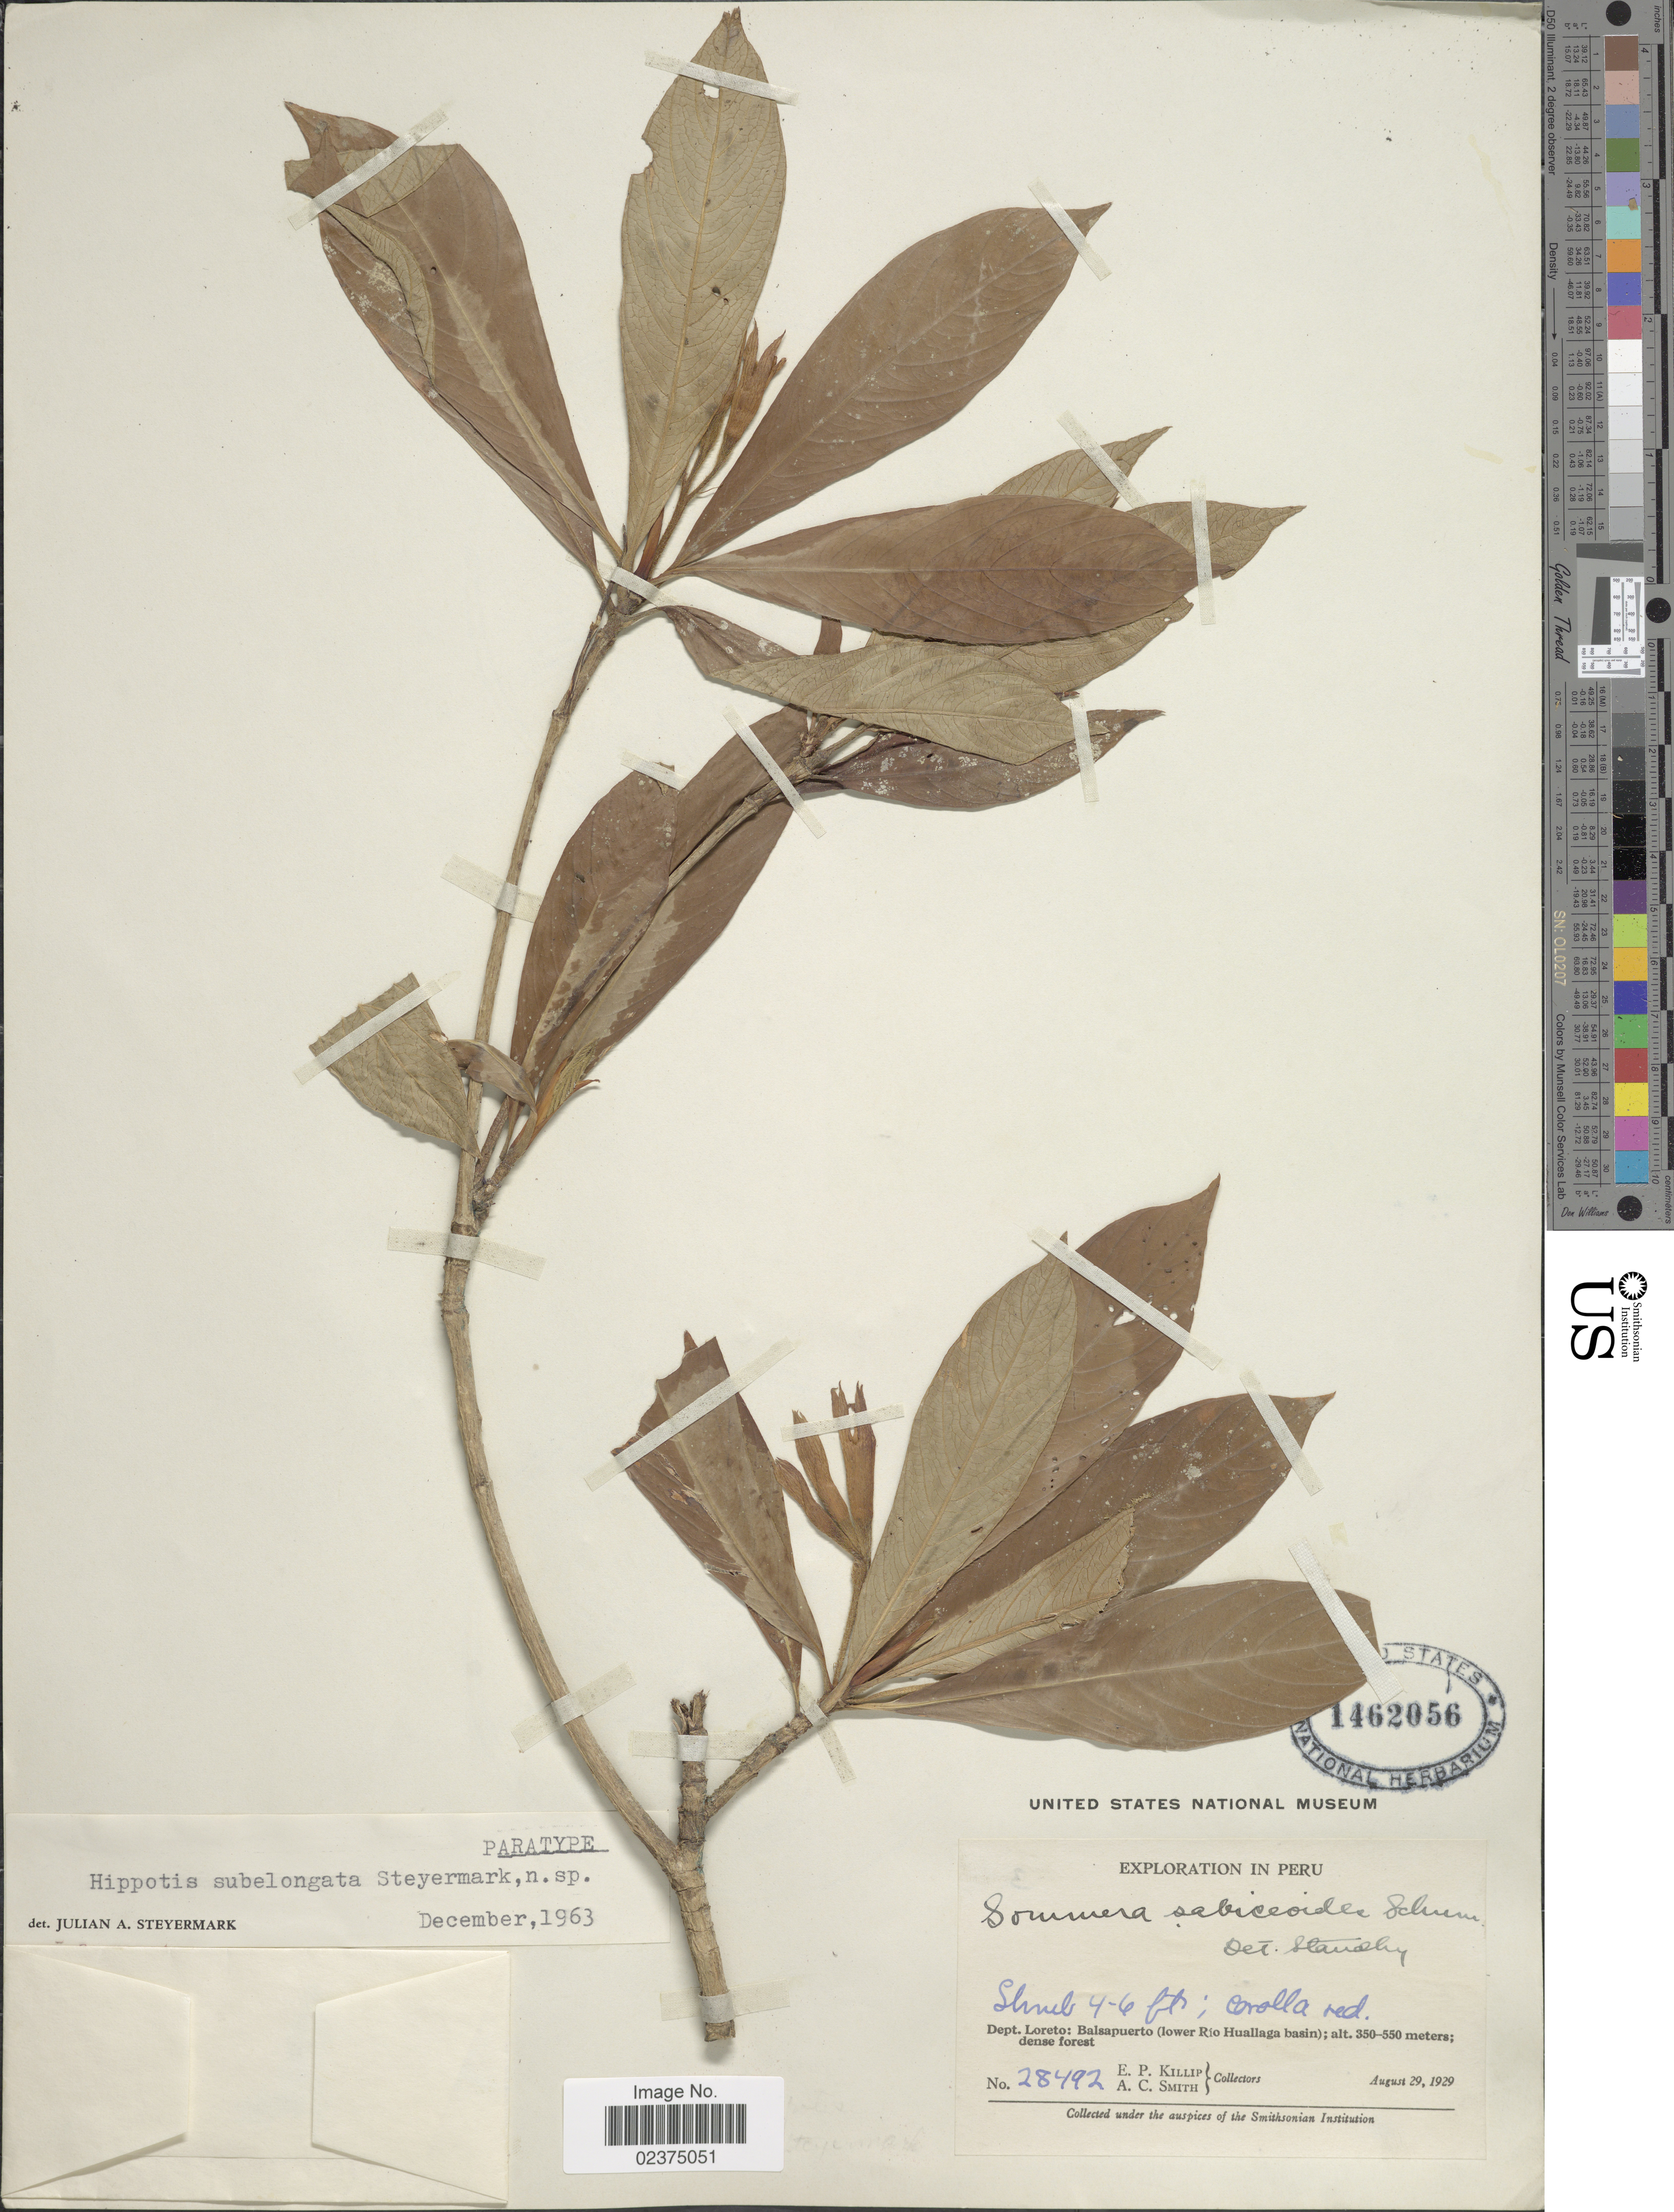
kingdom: Plantae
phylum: Tracheophyta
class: Magnoliopsida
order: Gentianales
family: Rubiaceae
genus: Hippotis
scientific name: Hippotis subelongata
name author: Steyerm.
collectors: E. P. Killip & A. C. Smith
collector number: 28492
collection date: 1929-08-29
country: Peru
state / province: Loreto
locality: Balsapuerto (lower Rio Huallaga basin)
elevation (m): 350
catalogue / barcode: US 1462056